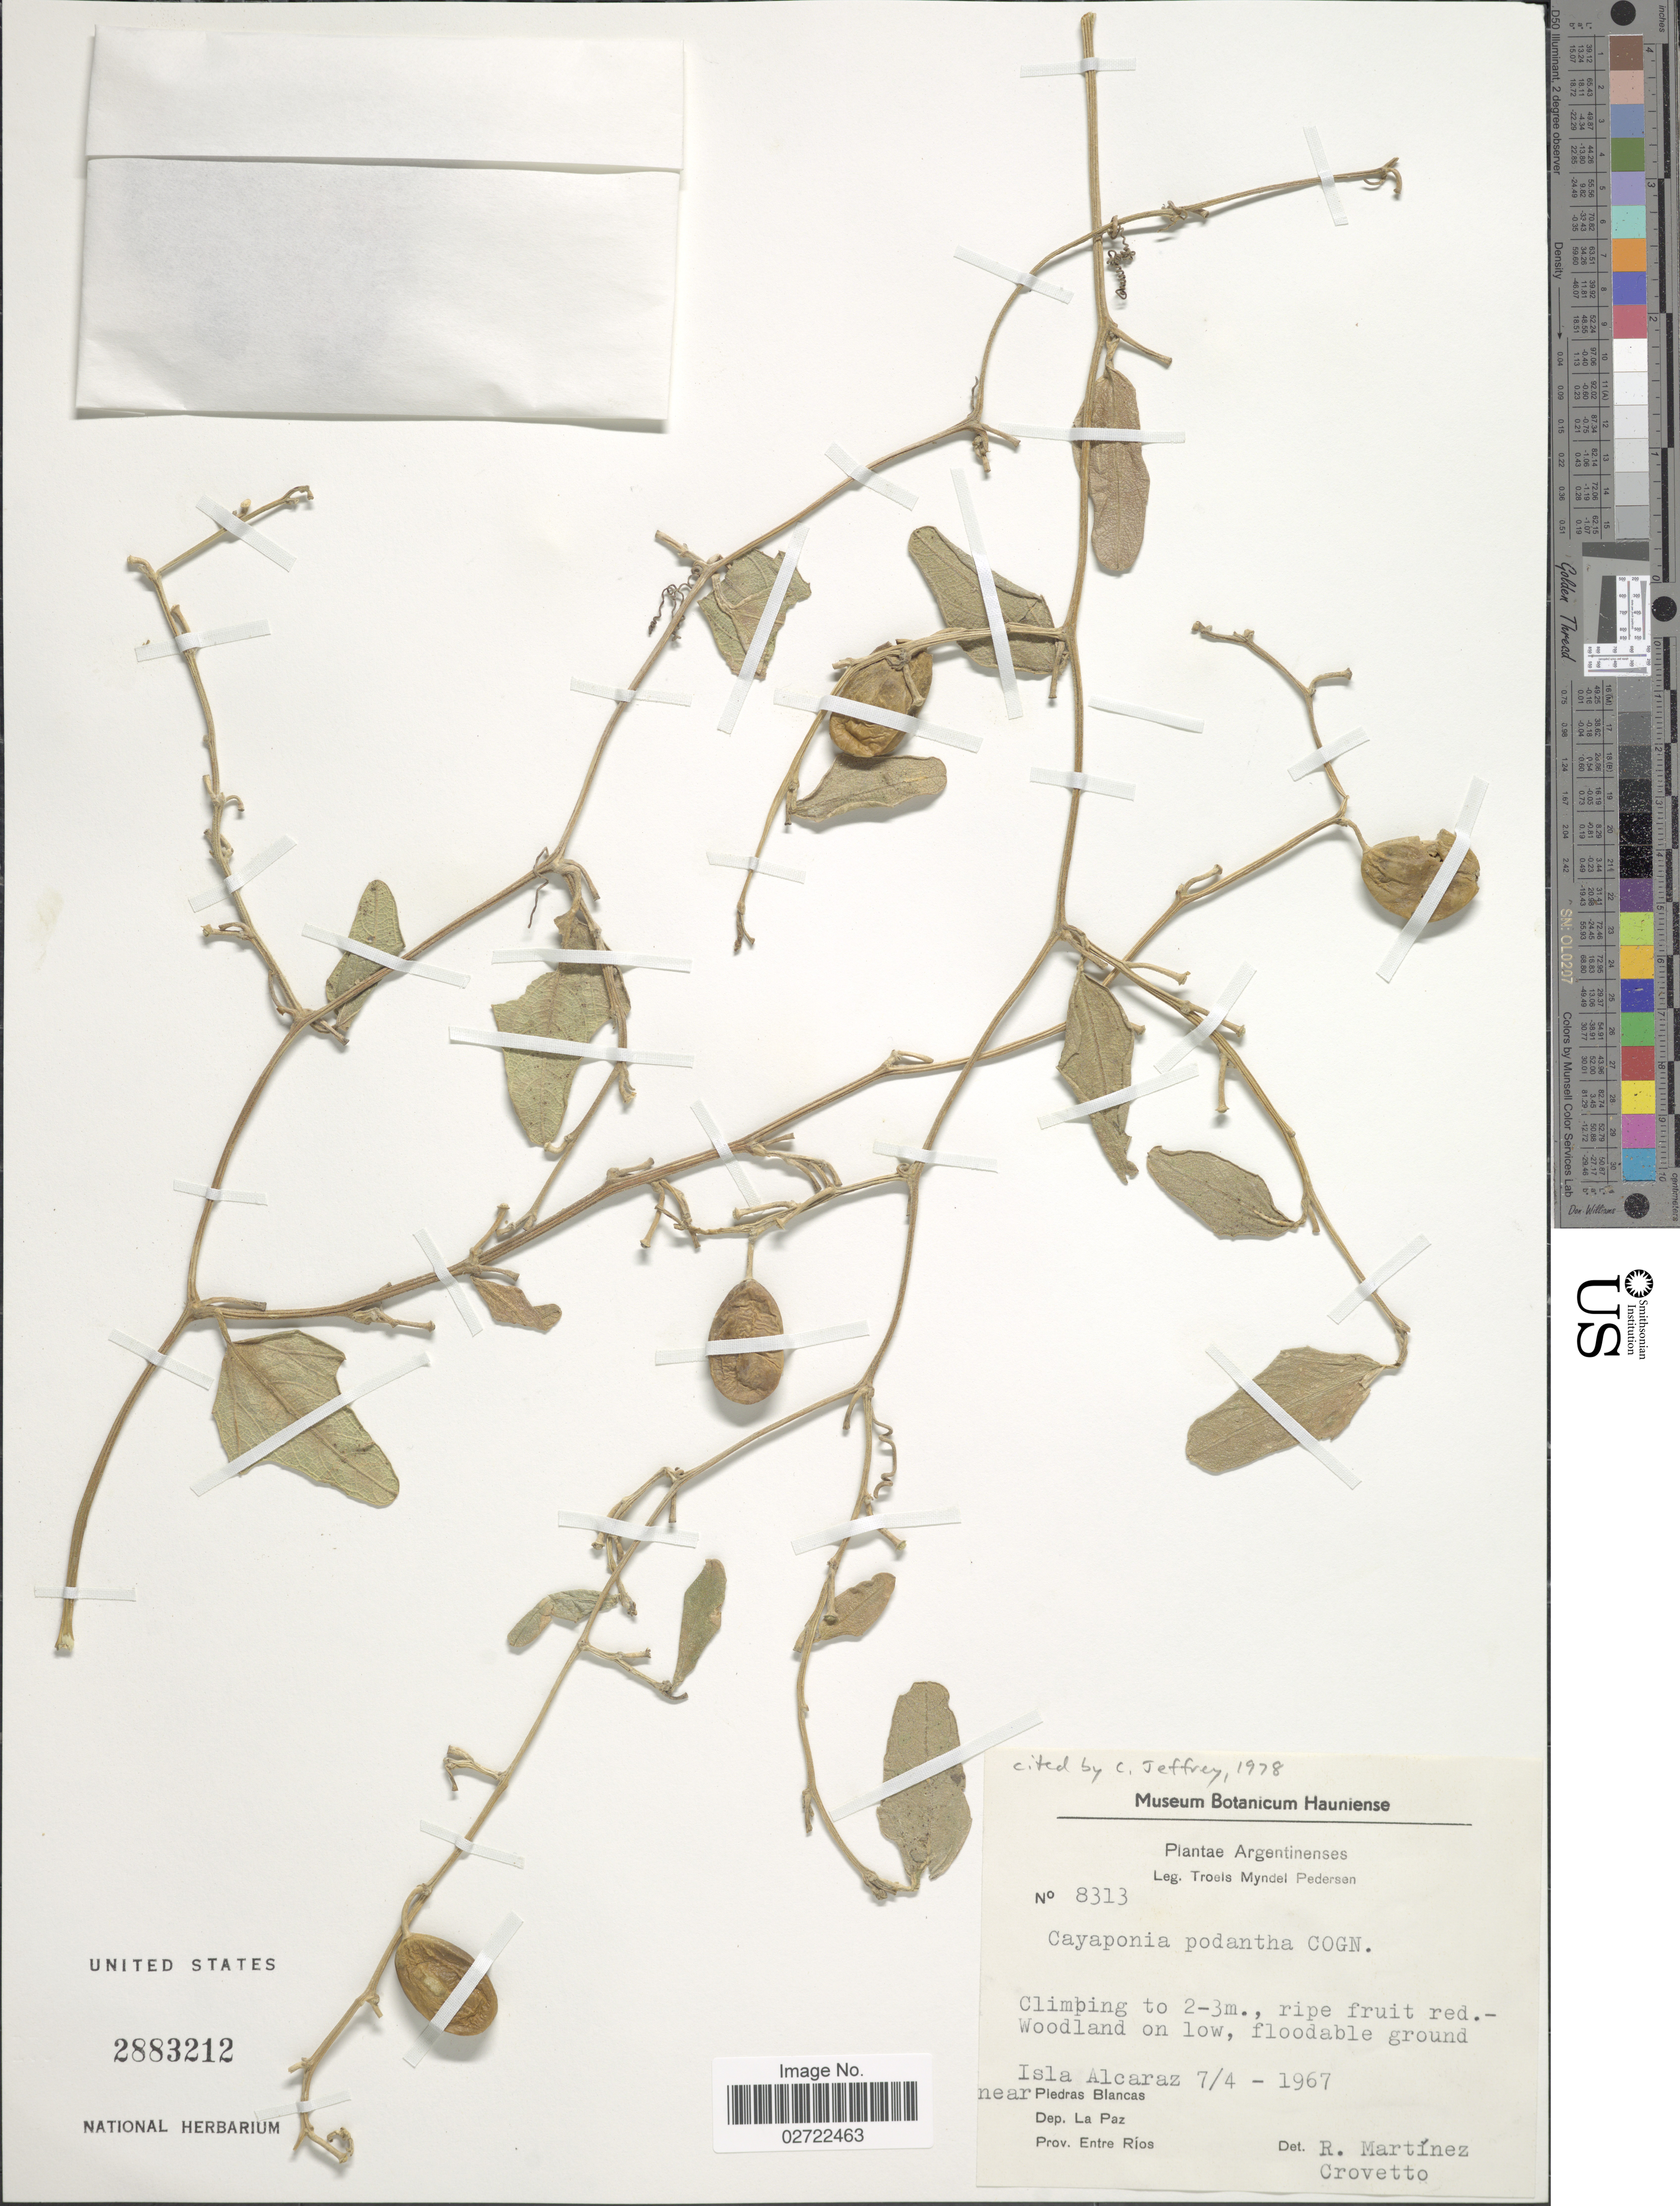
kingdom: Plantae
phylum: Tracheophyta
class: Magnoliopsida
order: Cucurbitales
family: Cucurbitaceae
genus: Cayaponia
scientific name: Cayaponia podantha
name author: Cogn.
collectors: T. Pederson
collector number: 8313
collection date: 1967-04-07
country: Argentina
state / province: Entre Rios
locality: Isla Alcaraz near Piedras Blancas. Dep. La Paz.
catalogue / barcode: US 2883212